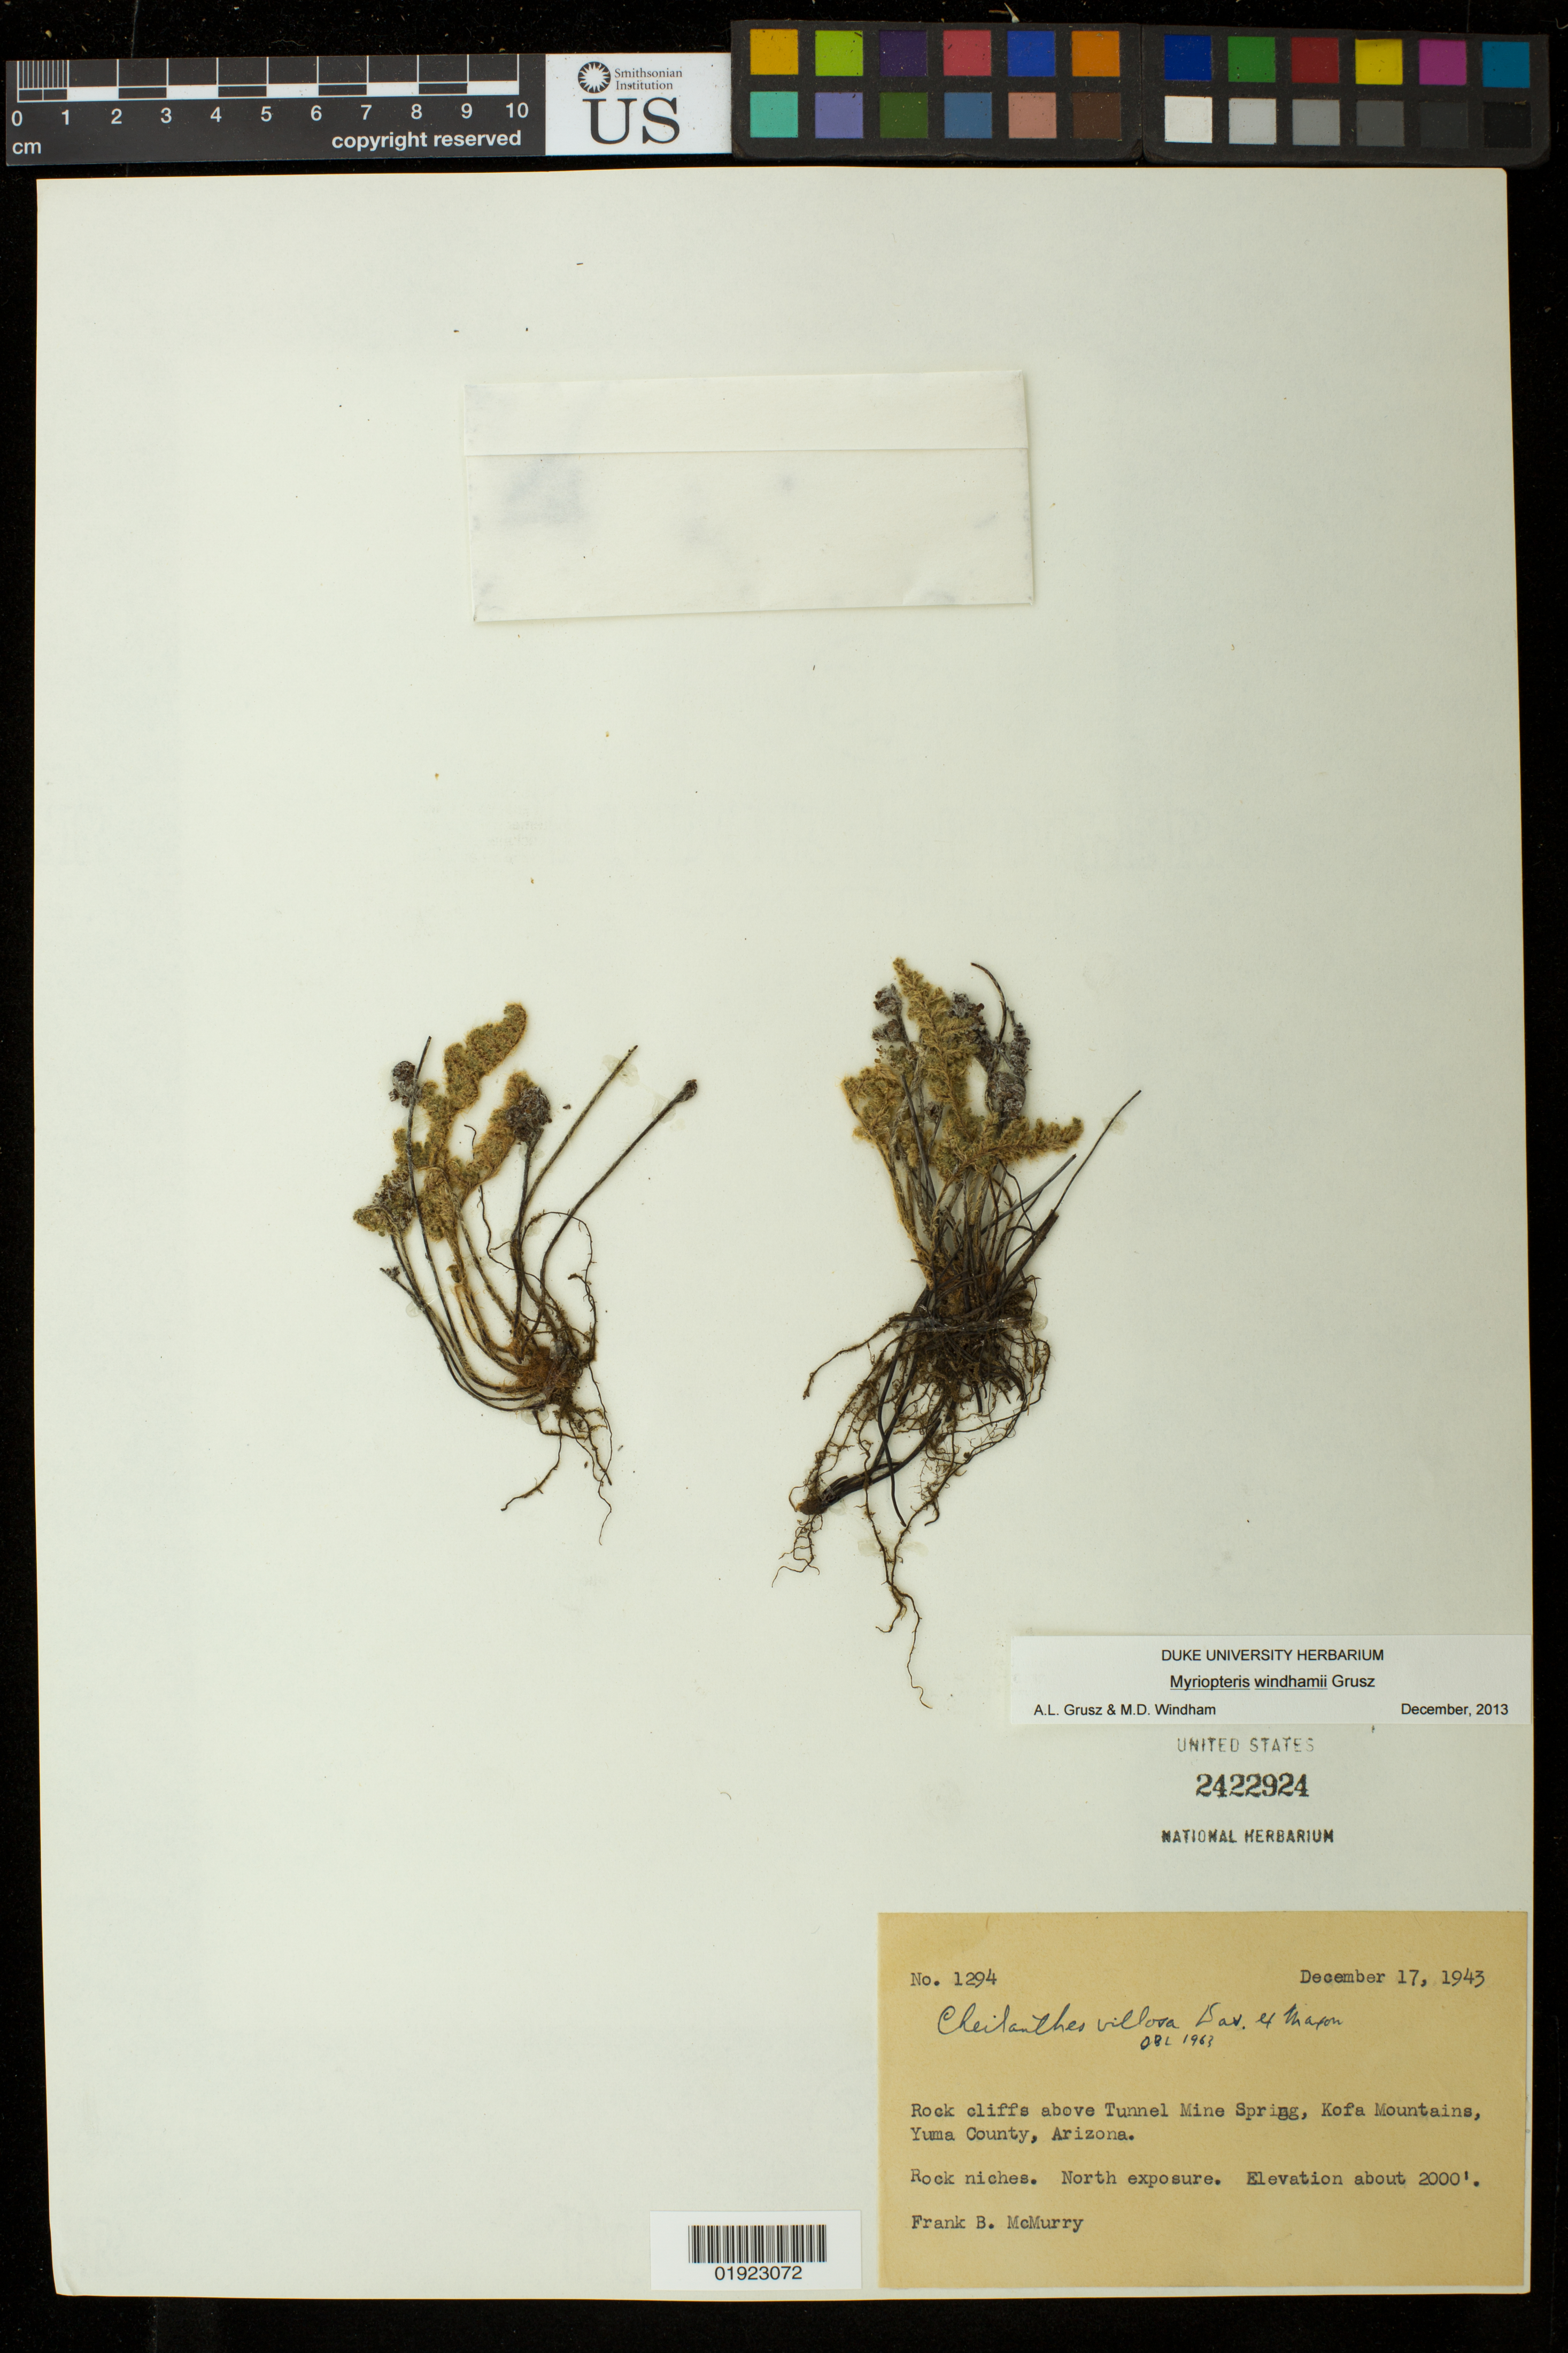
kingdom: Plantae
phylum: Tracheophyta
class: Polypodiopsida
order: Polypodiales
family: Pteridaceae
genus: Myriopteris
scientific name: Myriopteris windhamii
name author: Grusz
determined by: Grusz, A. L.; Windham, M. D.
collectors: F. B. McMurry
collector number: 1294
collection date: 1943-12-17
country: United States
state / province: Arizona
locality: Arizona, Rock cliffs above Tunnel Mine Spring, Kofa Mountains, Yuma County.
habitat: Rock niches. North exposure.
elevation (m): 610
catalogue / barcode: US 2422924